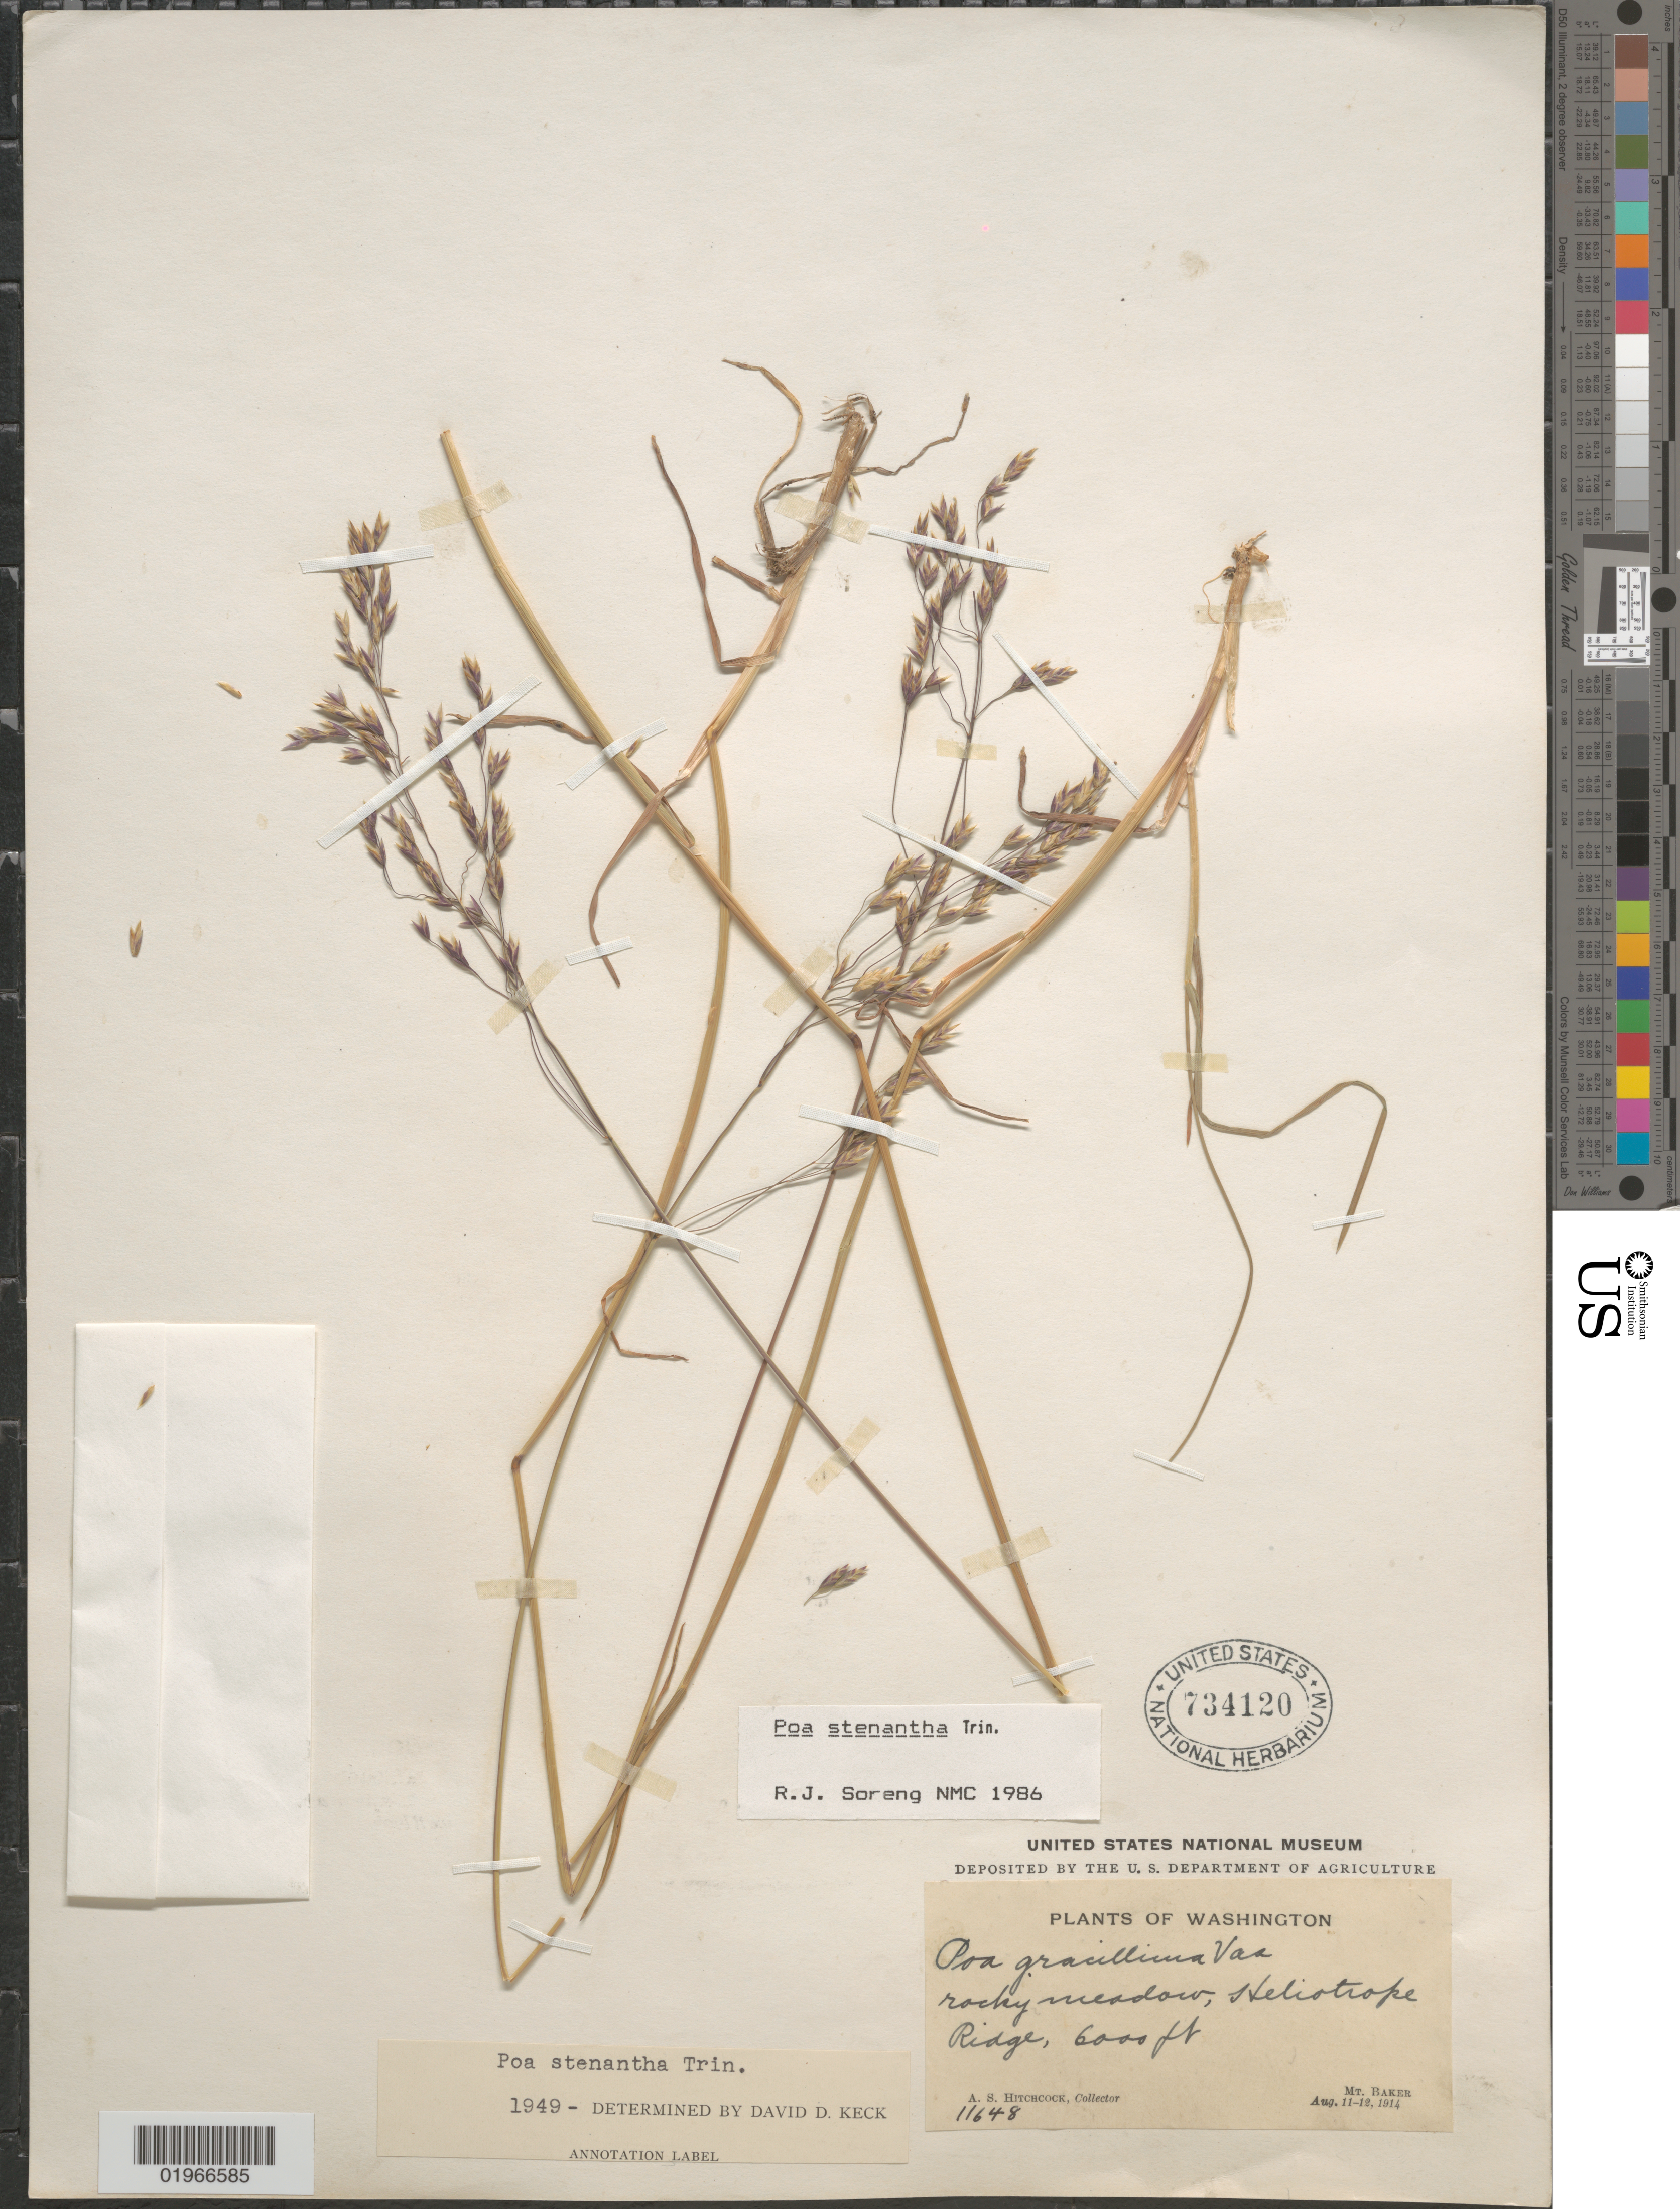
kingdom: Plantae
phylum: Tracheophyta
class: Liliopsida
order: Poales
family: Poaceae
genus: Poa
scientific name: Poa stenantha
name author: Trin.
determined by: Soreng, Robert J., Research Associate (BOT), Smithsonian Institution - National Museum of Natural History (UNITED STATES)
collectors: A. S. Hitchcock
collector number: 11648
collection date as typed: Aug. 11-12, 1914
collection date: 1914-08-11/1914-08-12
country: United States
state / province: Washington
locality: Mt. Baker, Heliotrope Ridge.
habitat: rocky meadow.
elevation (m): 1829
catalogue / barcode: US 734120